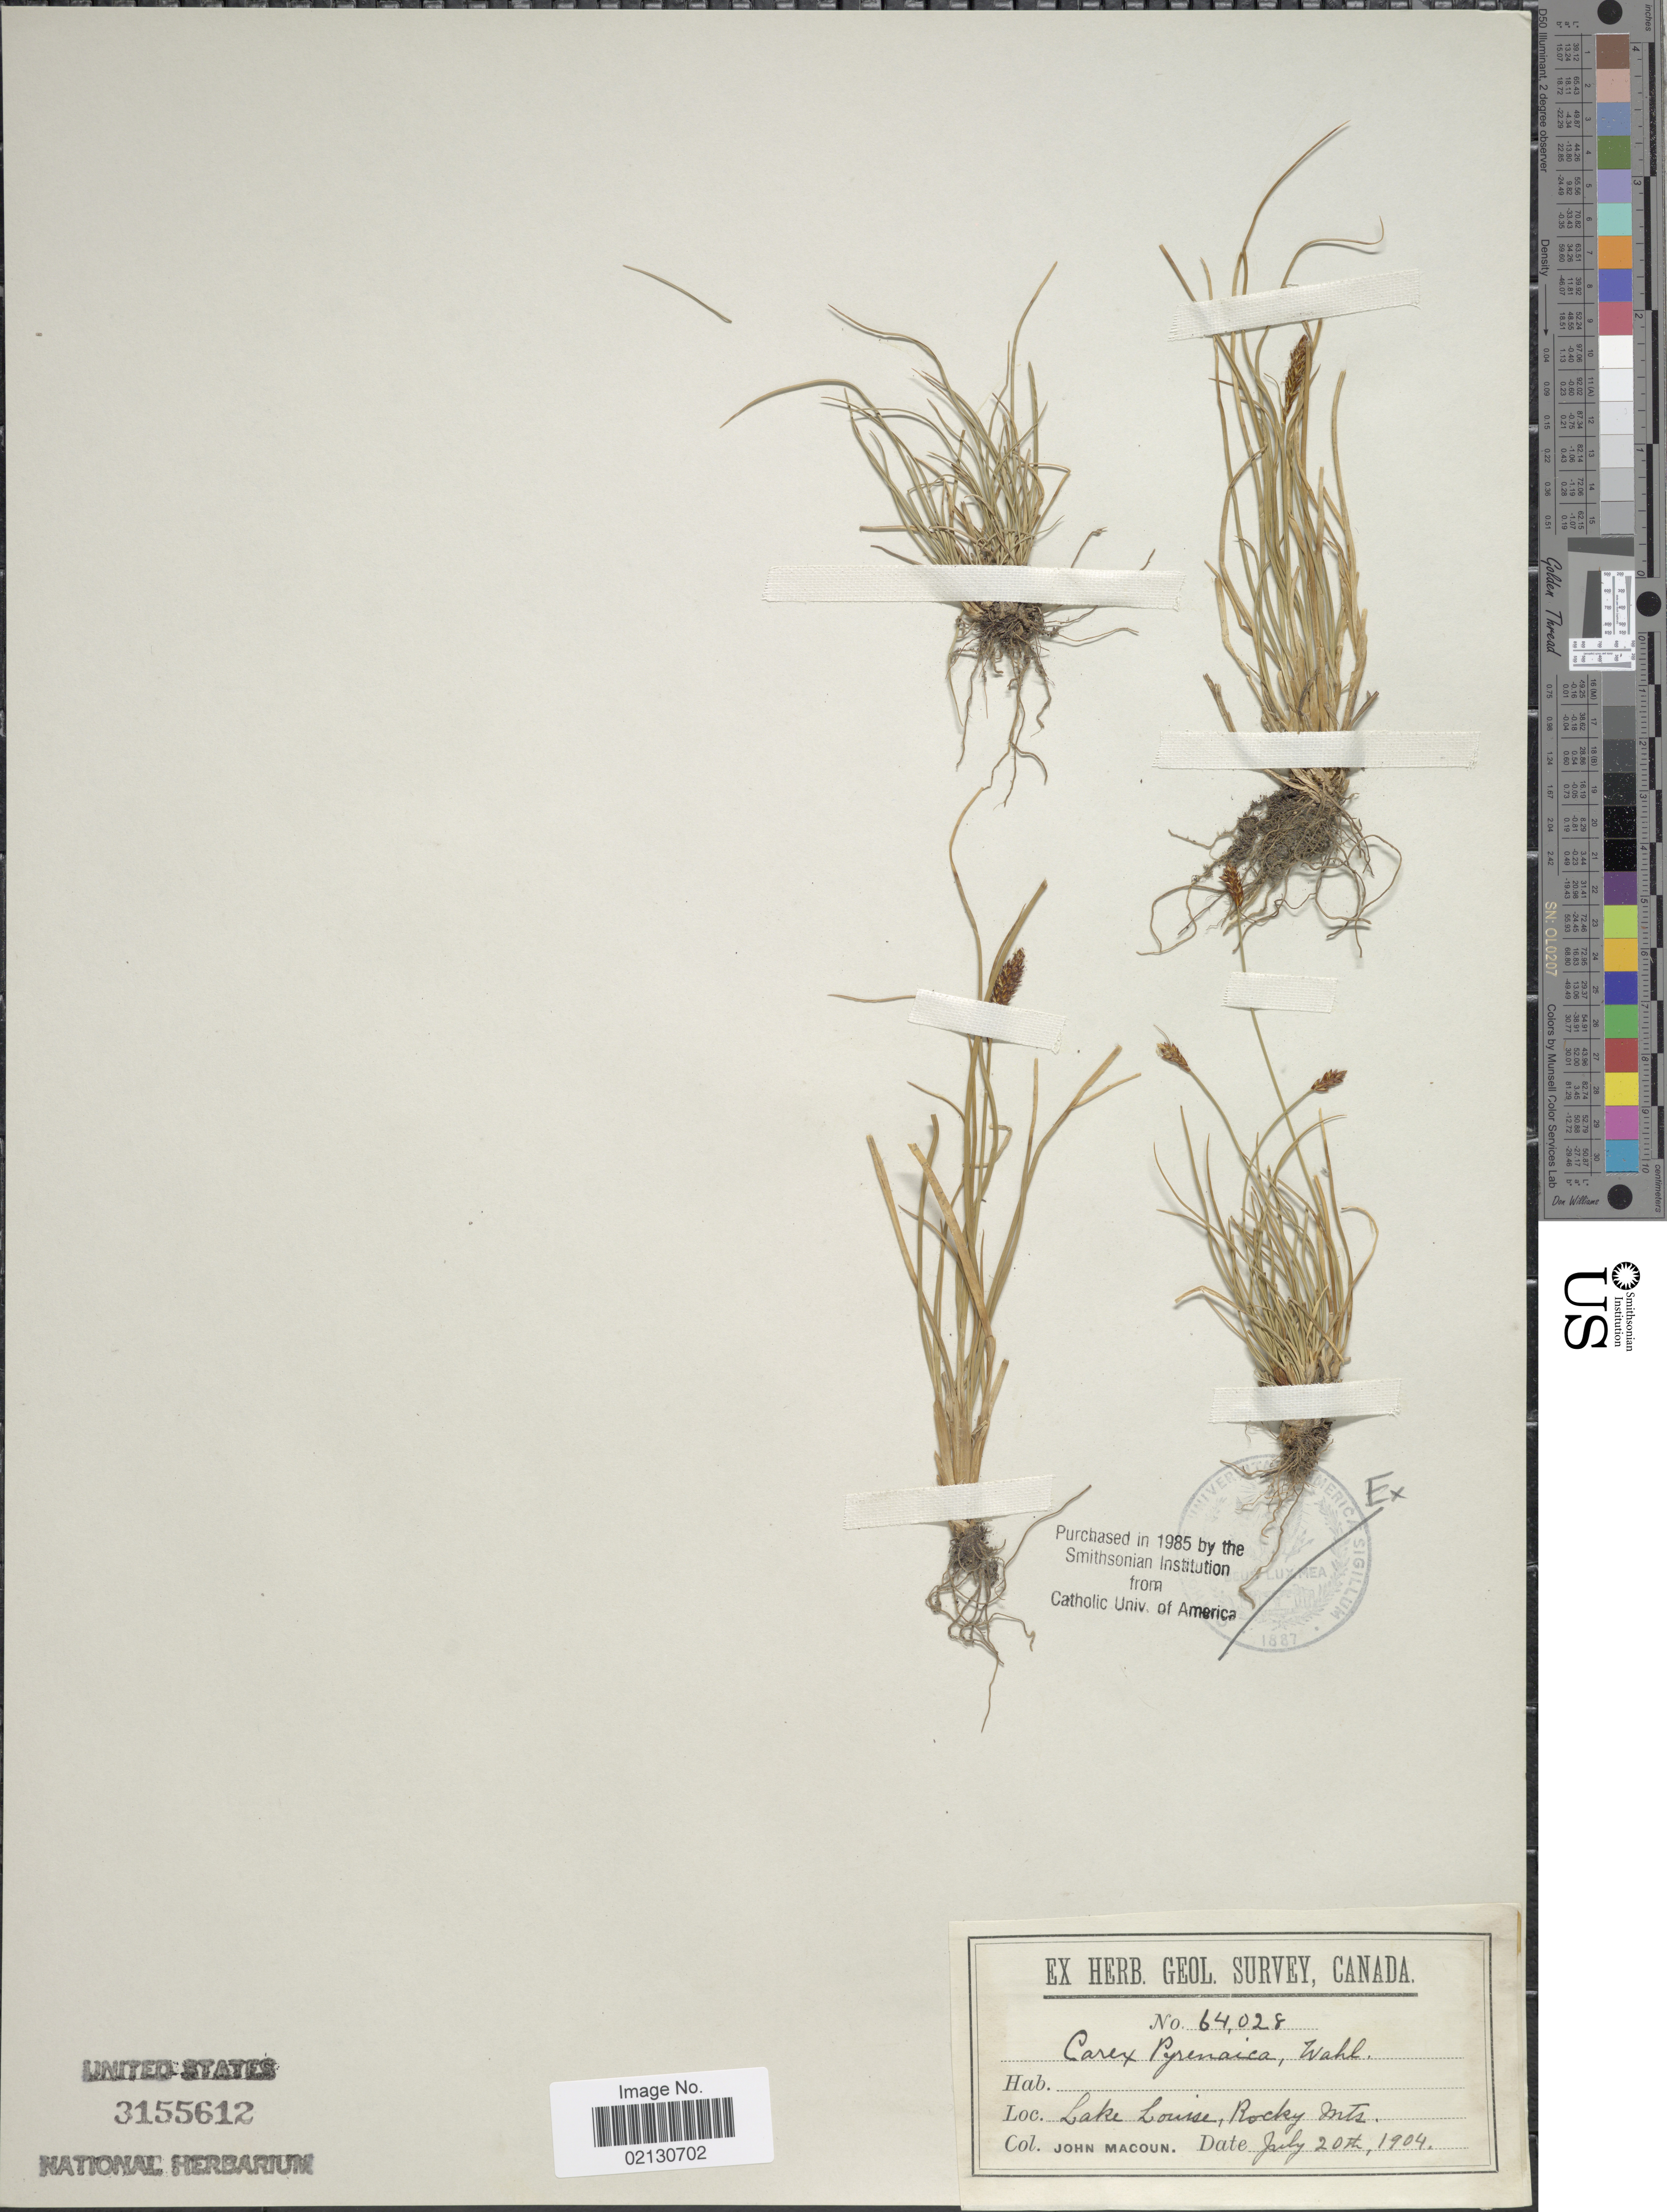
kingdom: Plantae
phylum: Tracheophyta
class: Liliopsida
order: Poales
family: Cyperaceae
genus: Carex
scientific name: Carex micropoda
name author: C.A. Mey.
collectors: J. Macoun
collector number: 64028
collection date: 1904-07-20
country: Canada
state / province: Alberta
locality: Lake Louise, Rocky Mts.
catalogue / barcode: US 3155612